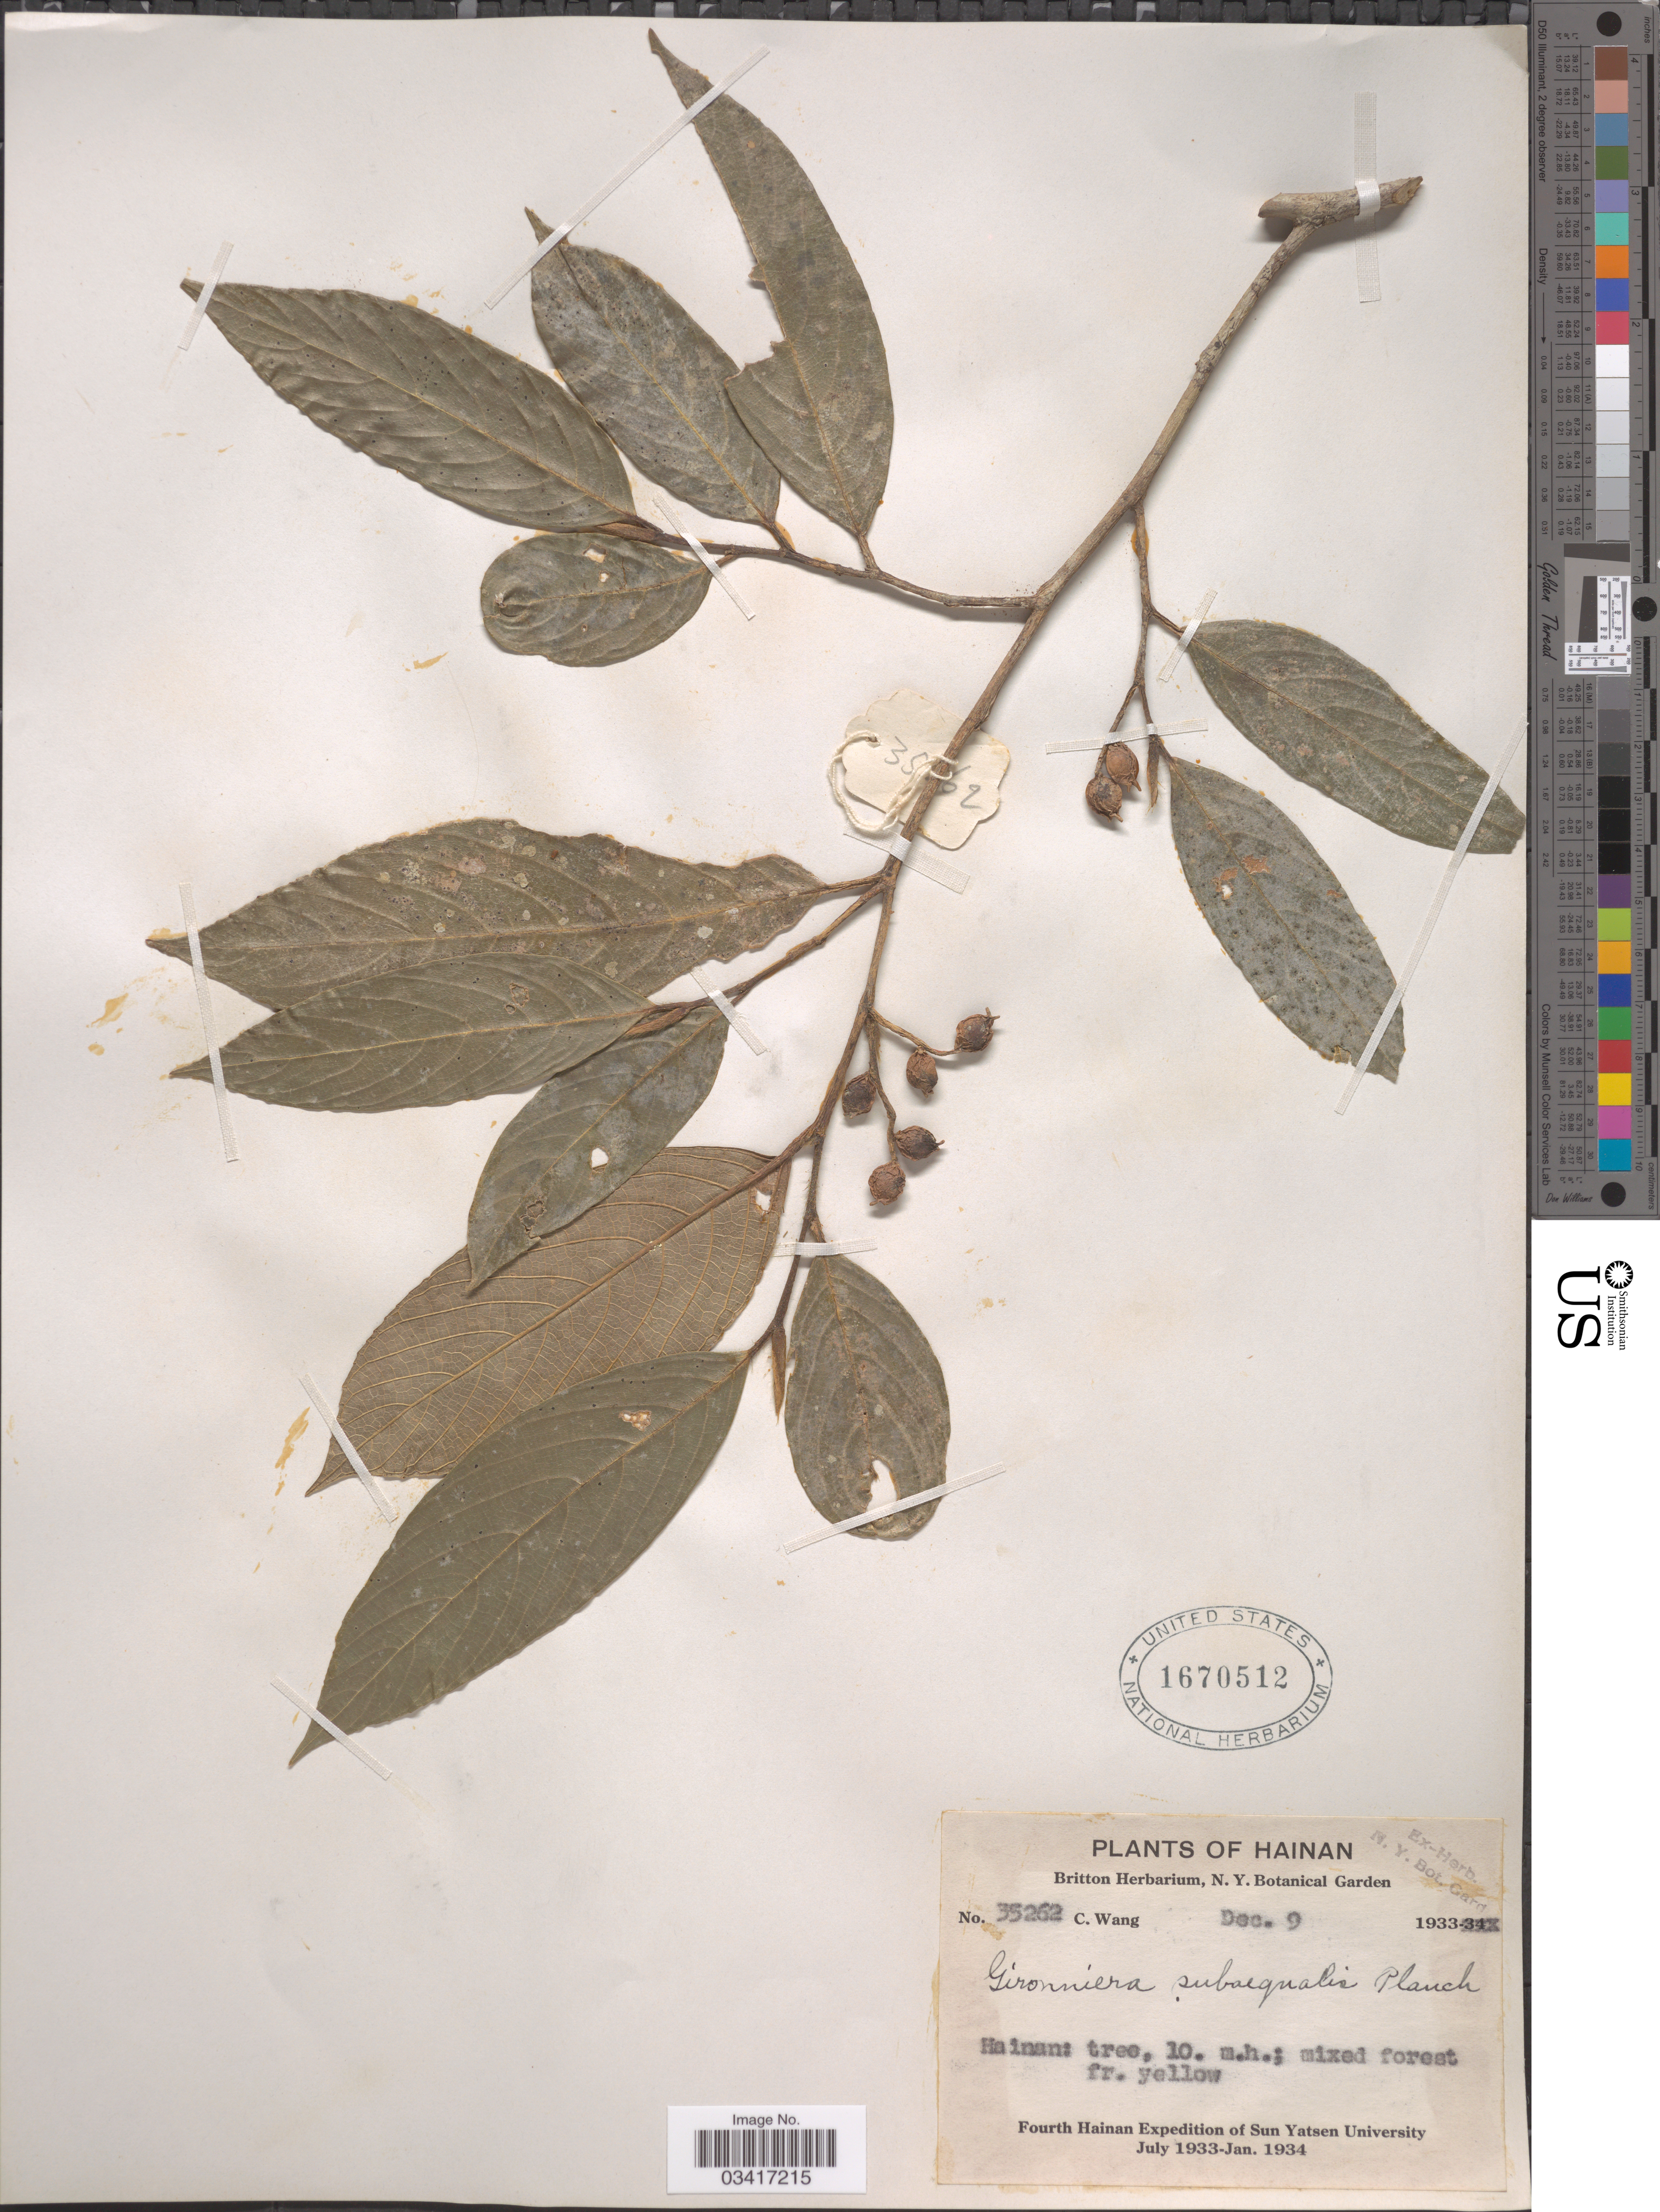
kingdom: Plantae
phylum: Tracheophyta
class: Magnoliopsida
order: Rosales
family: Cannabaceae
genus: Gironniera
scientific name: Gironniera subaequalis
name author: Planch.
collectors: C. Wang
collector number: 35262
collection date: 1933-12-09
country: China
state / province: Hainan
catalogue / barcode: US 1670512